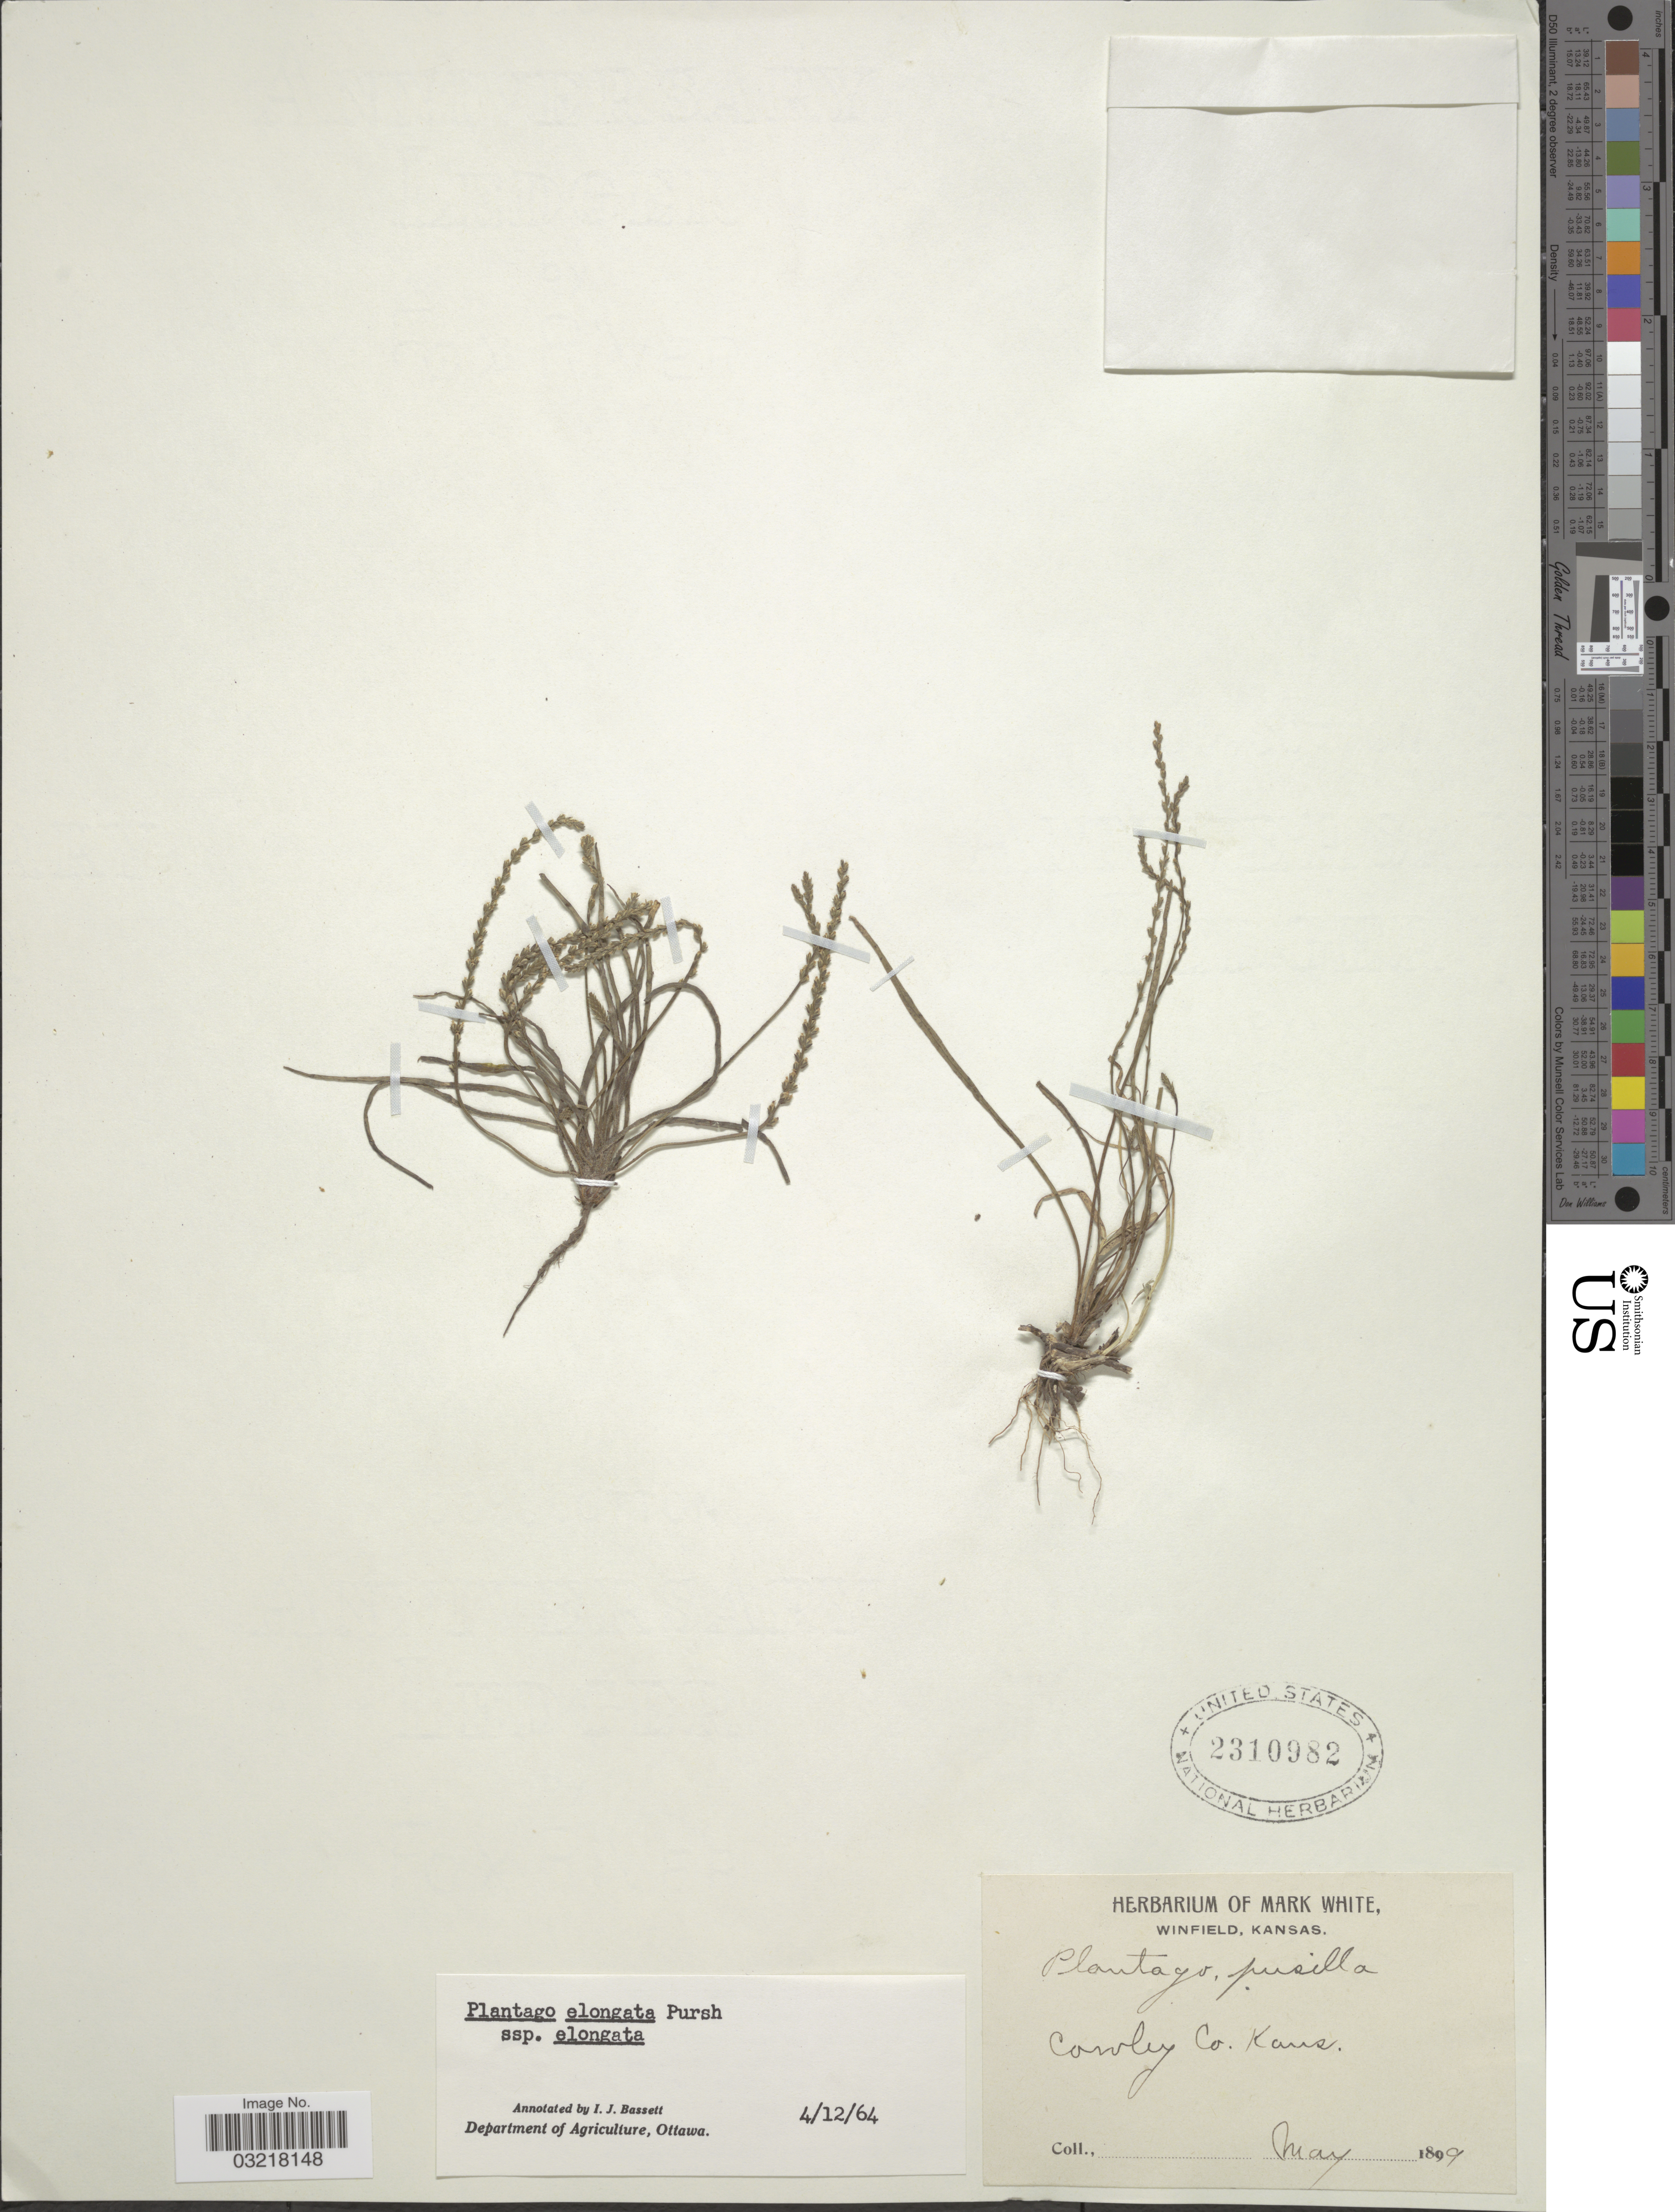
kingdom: Plantae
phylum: Tracheophyta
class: Magnoliopsida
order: Lamiales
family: Plantaginaceae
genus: Plantago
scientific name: Plantago elongata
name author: Pursh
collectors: Ex herb. Mark White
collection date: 1899-05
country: United States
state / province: Kansas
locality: Cowley Co.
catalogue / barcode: US 2310982